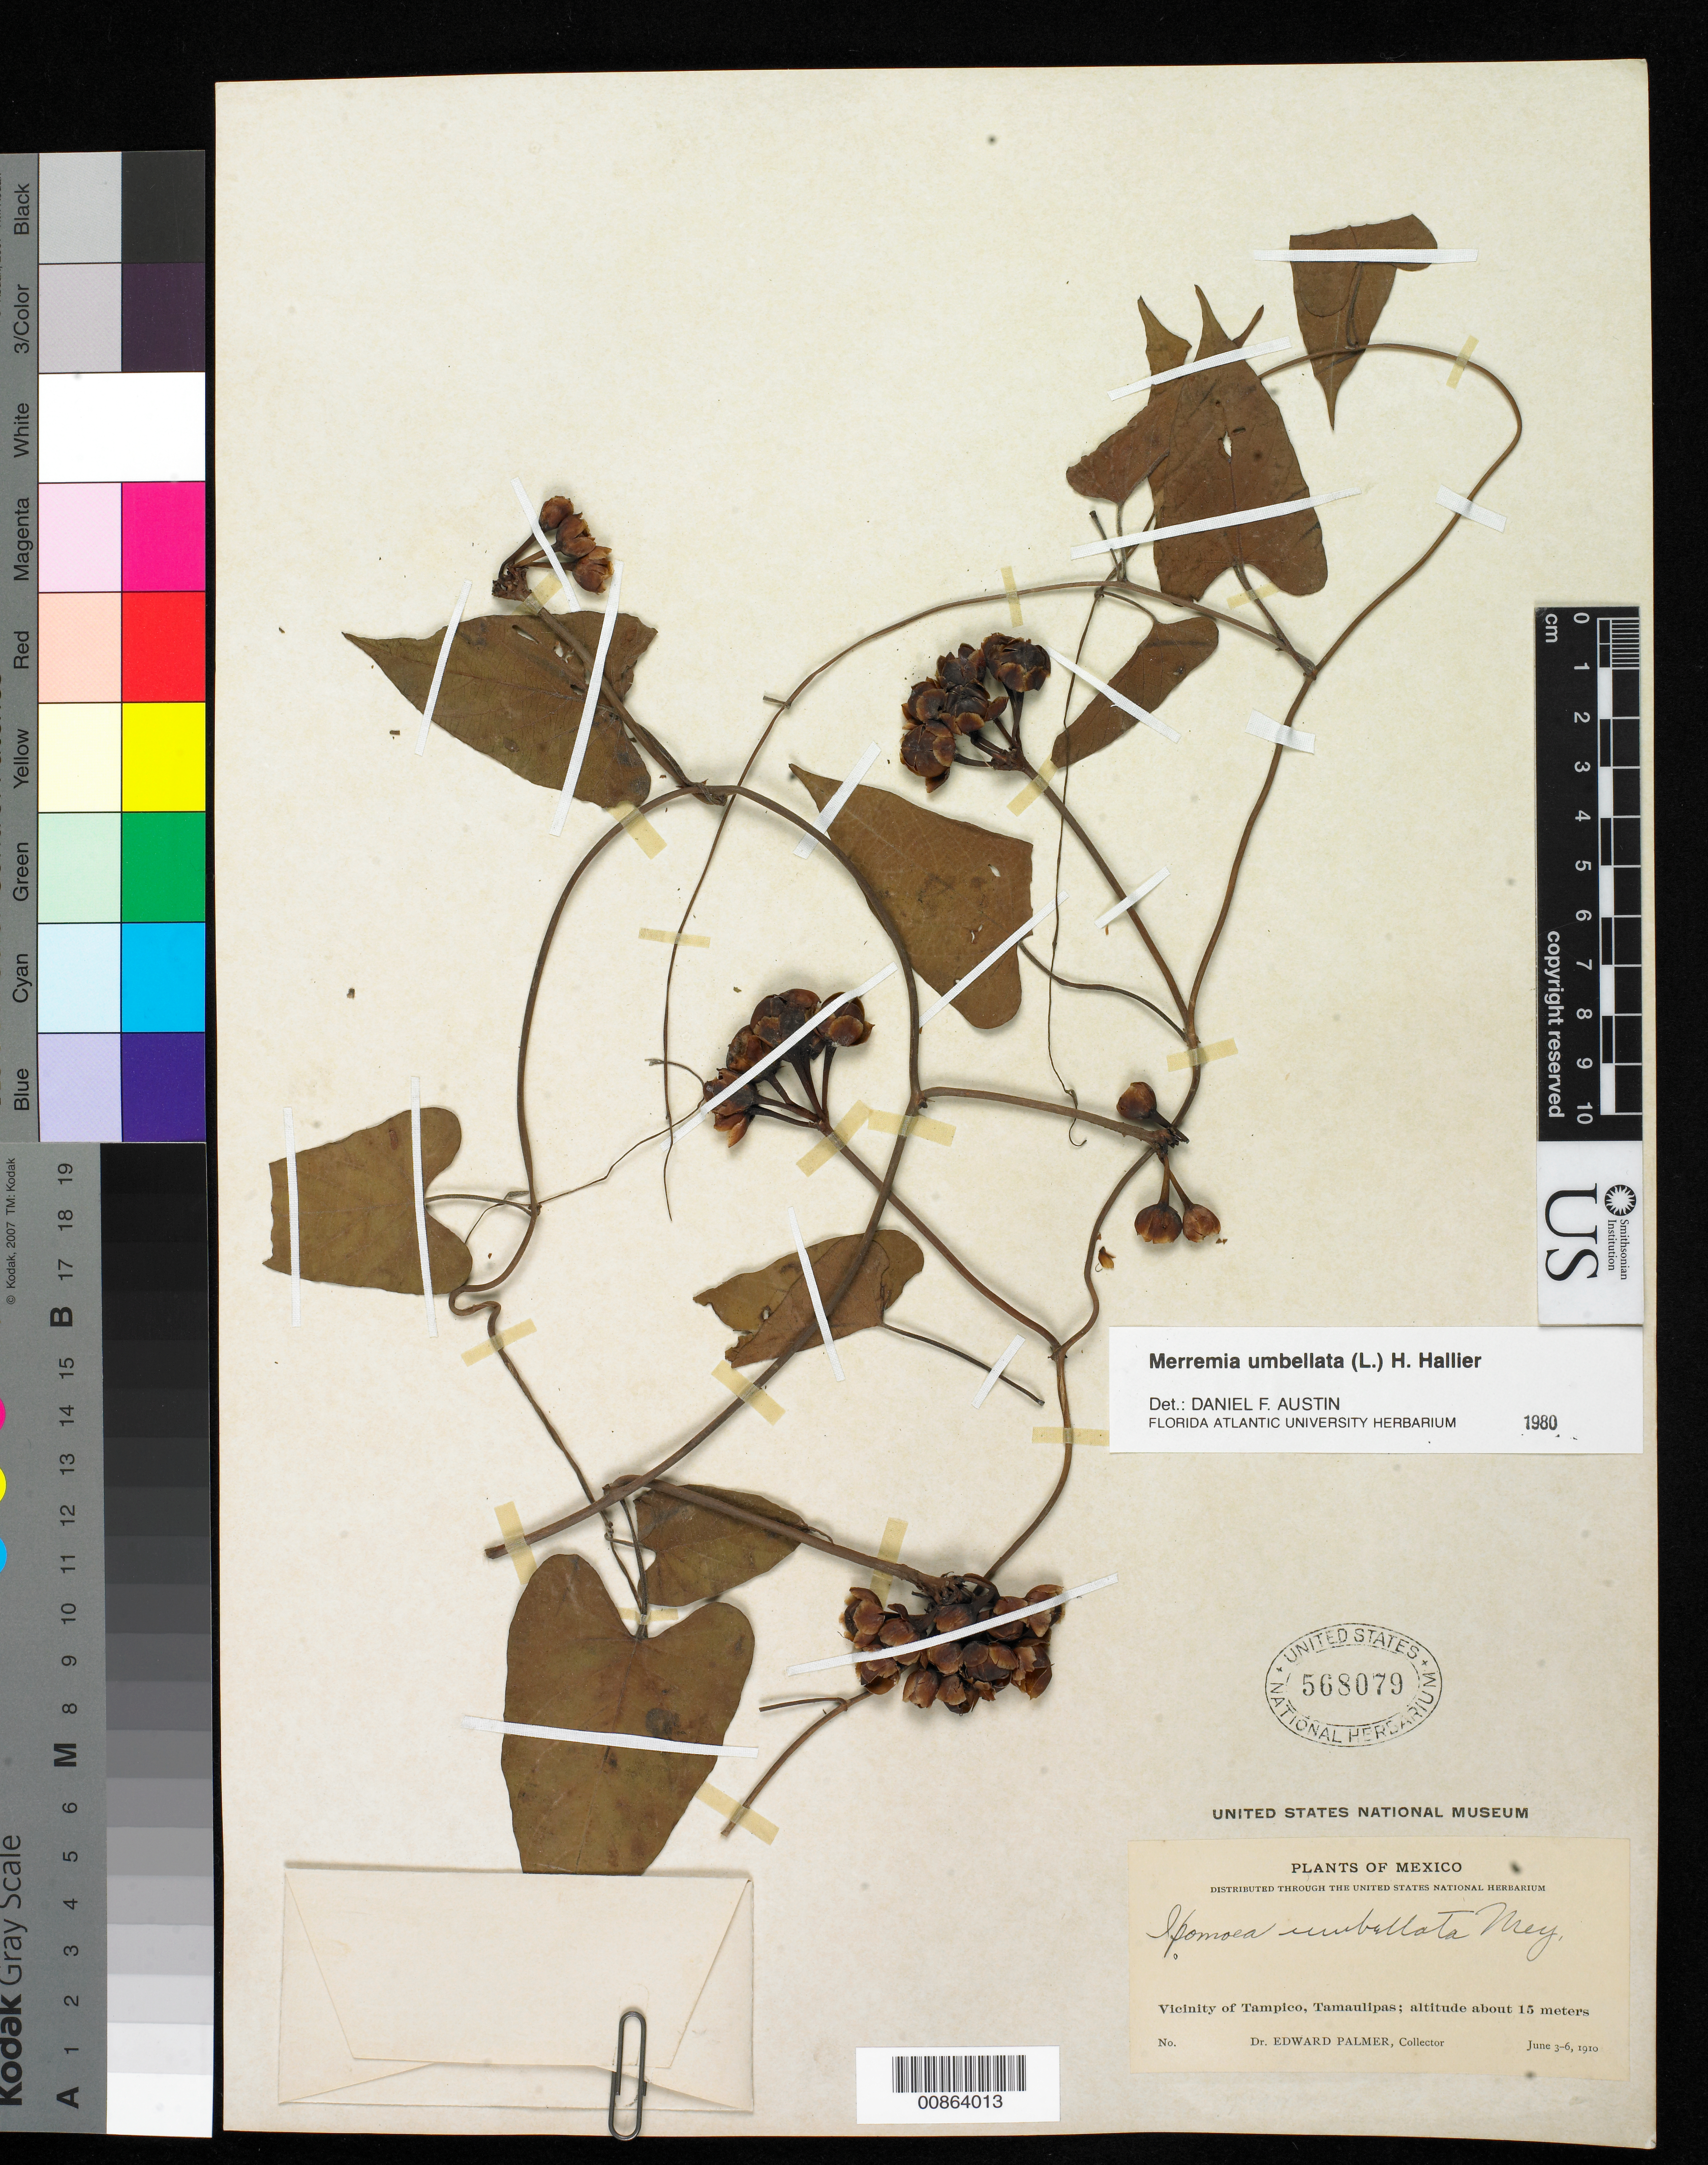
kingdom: Plantae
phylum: Tracheophyta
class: Magnoliopsida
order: Solanales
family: Convolvulaceae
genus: Camonea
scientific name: Camonea umbellata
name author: (L.) A. R. Simões & Staples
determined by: Strong, Mark T., (BOT), Smithsonian Institution - National Museum of Natural History (UNITED STATES)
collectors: E. Palmer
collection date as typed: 03 Jun 1910 to 06 Jun 1910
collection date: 1910-06-03/1910-06-06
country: Mexico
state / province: Tamaulipas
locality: Vicinity of Tampico, Tamaulipas.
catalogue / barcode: US 568079